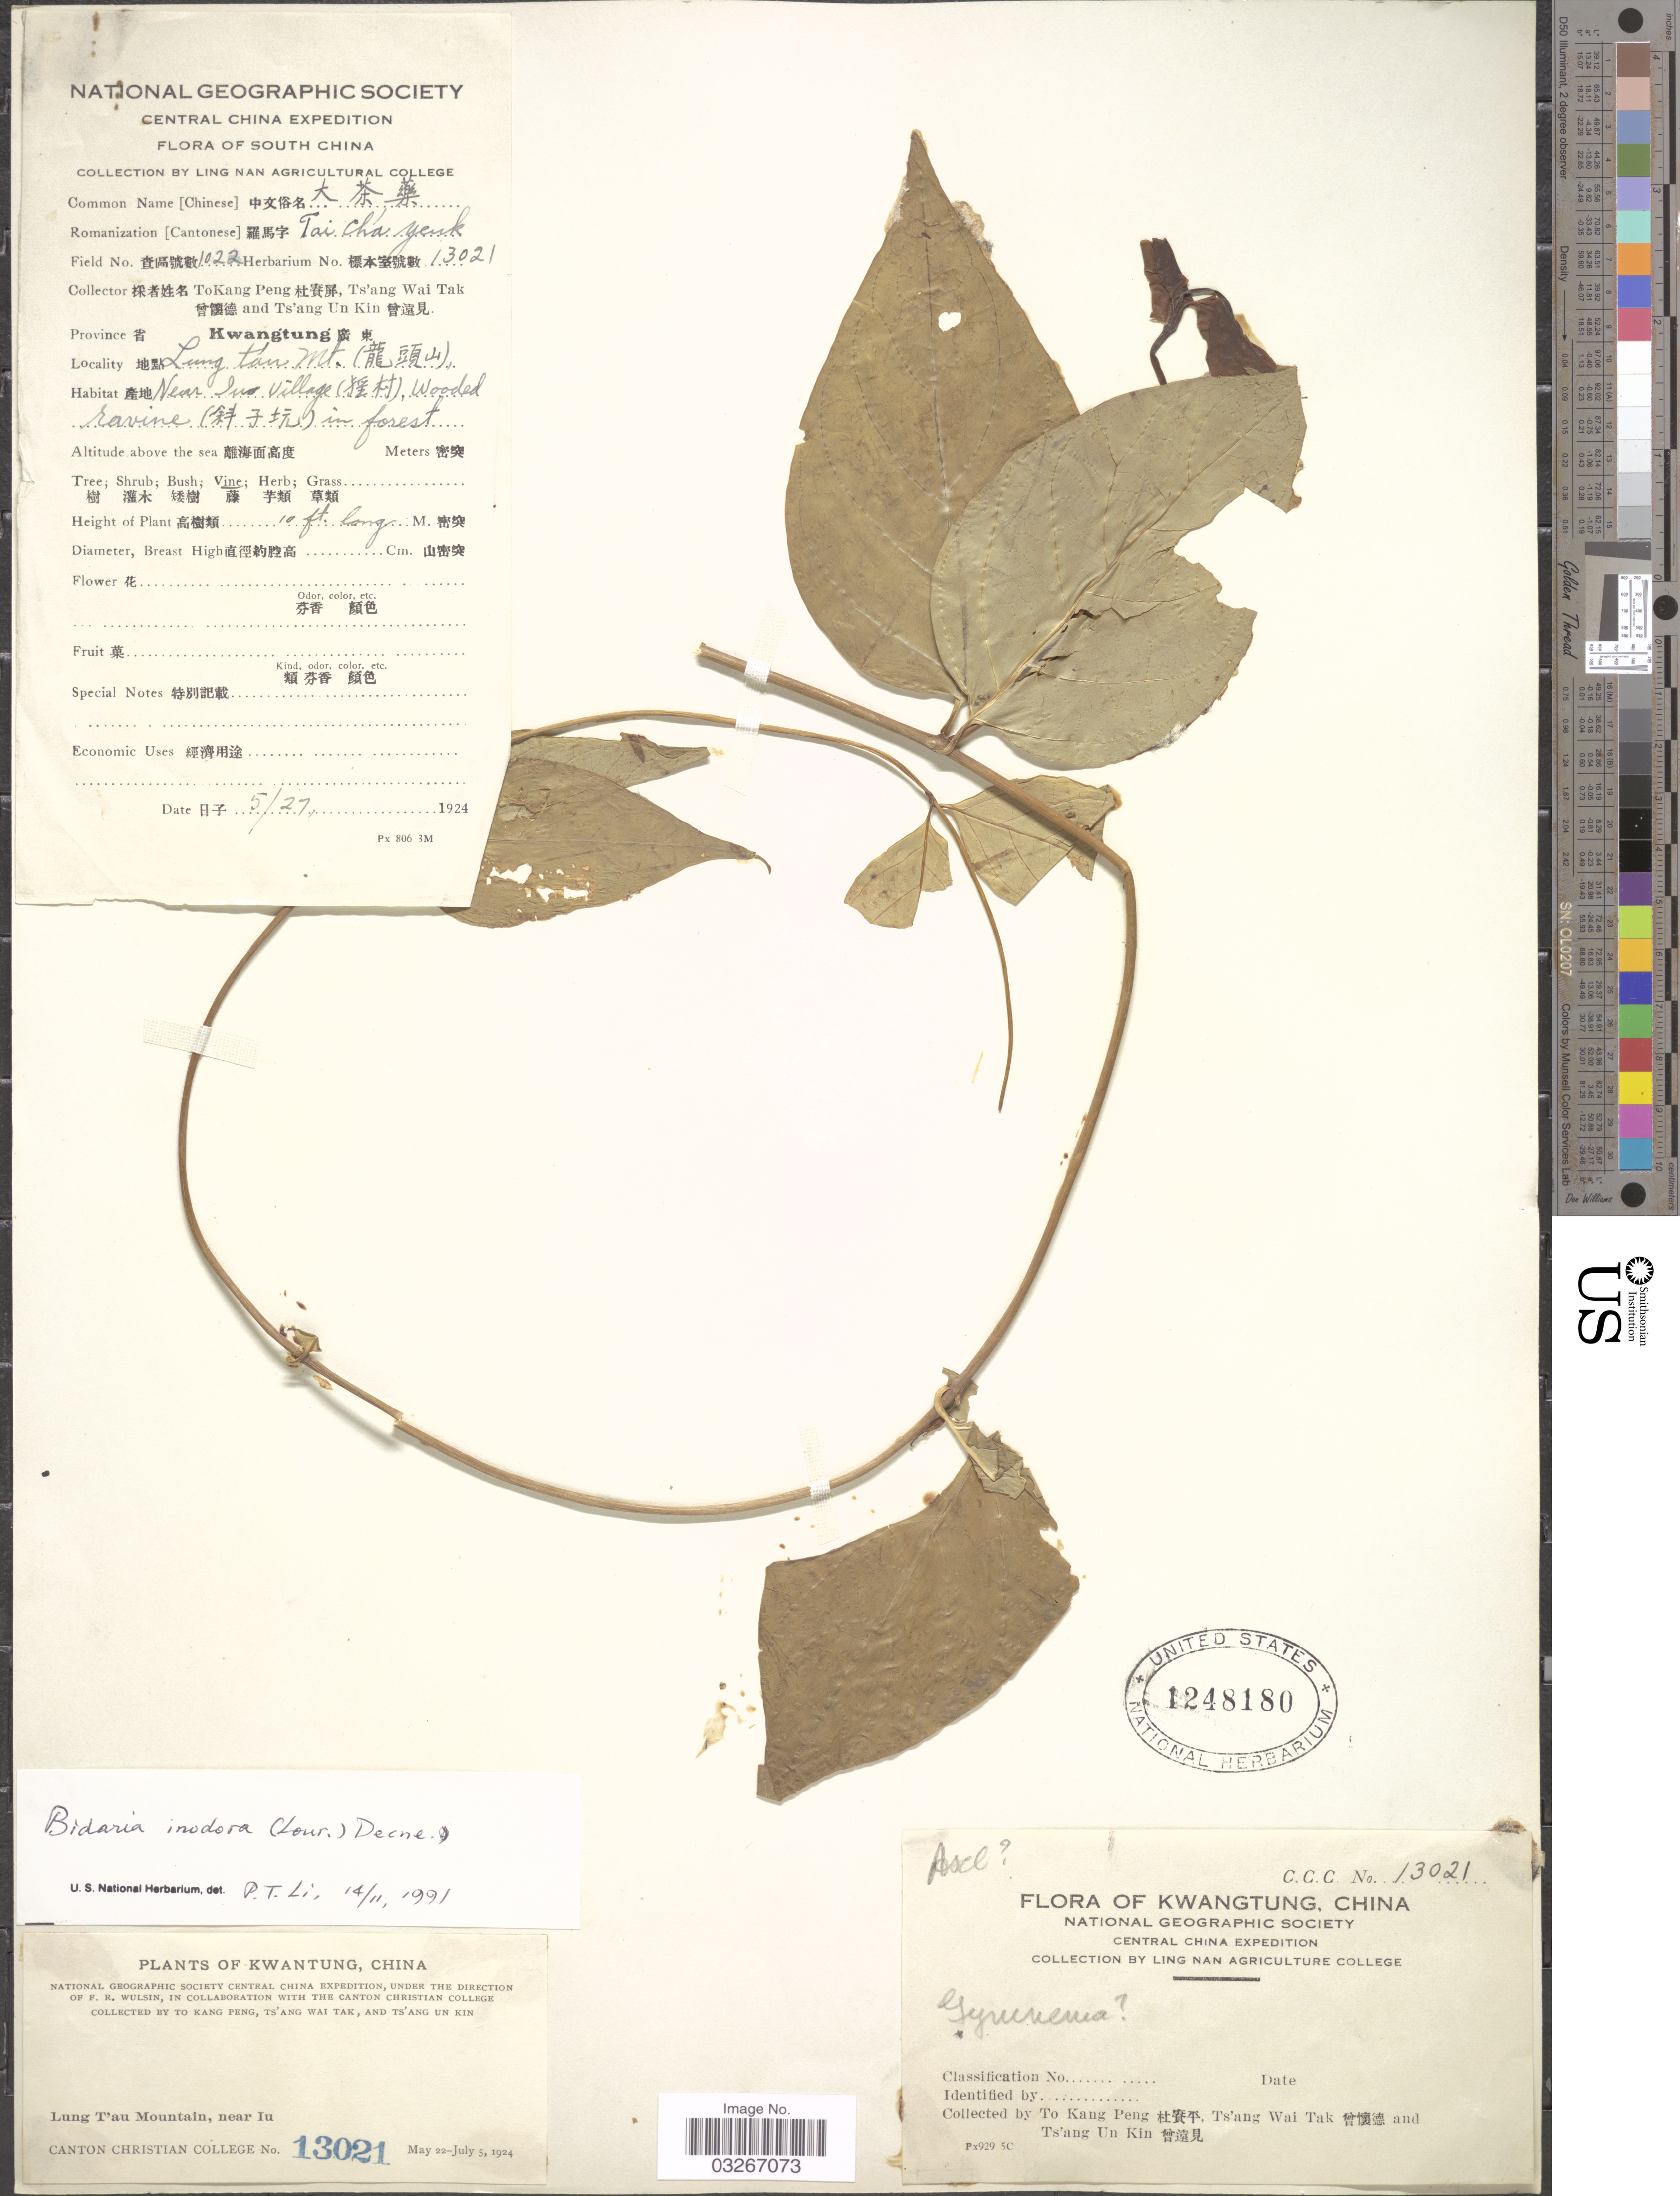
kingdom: Plantae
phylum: Tracheophyta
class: Magnoliopsida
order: Gentianales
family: Apocynaceae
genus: Gymnema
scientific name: Gymnema inodorum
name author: (Lour.) Decne.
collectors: K. Peng, W. T. Tsang & U. K. Tsang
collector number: C.C.C. 13021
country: China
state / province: Guangdong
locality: Kwangtung. Central China. Lung T'au Mt. (X). Near Juo Village (X). [interpreted]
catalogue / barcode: US 1248180